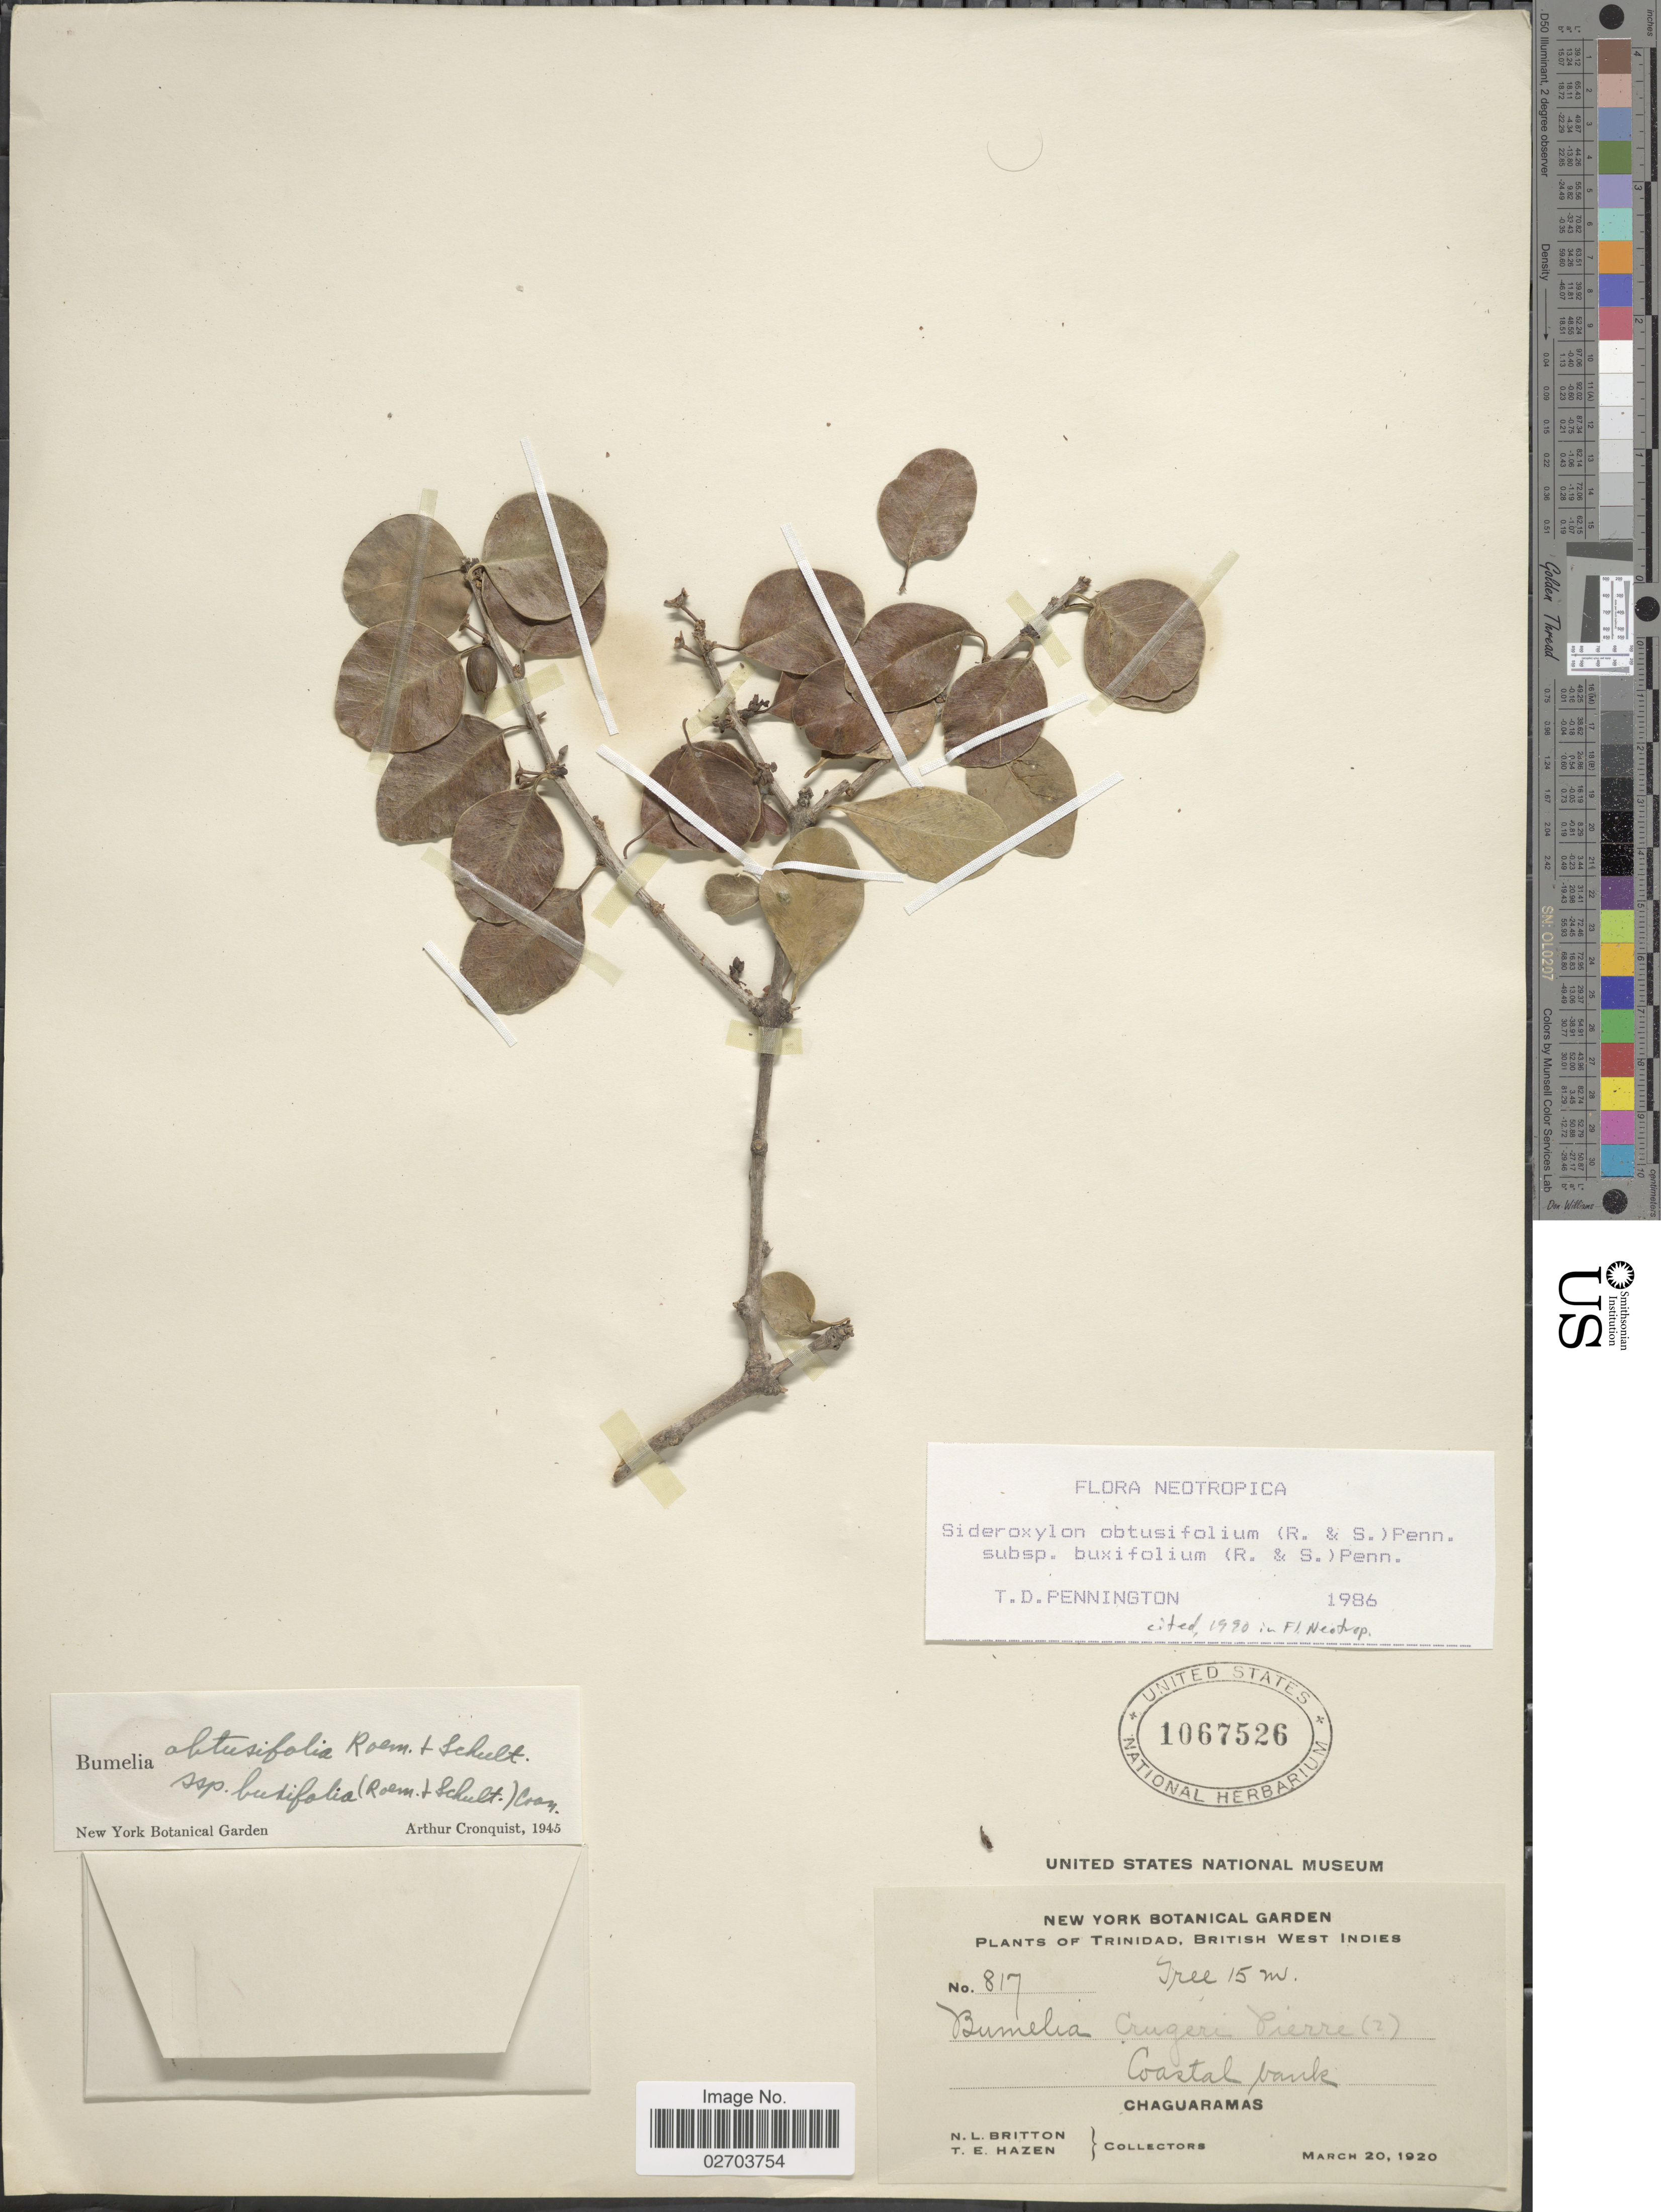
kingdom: Plantae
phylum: Tracheophyta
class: Magnoliopsida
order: Ericales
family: Sapotaceae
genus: Sideroxylon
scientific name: Sideroxylon obtusifolium subsp. buxifolium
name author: (Roem. & Schult.) T.D. Penn.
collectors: N. Britton & T. E. Hazen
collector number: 817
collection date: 1920-03-20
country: Trinidad and Tobago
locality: Trinidad, Chaguaramas.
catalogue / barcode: US 1067526